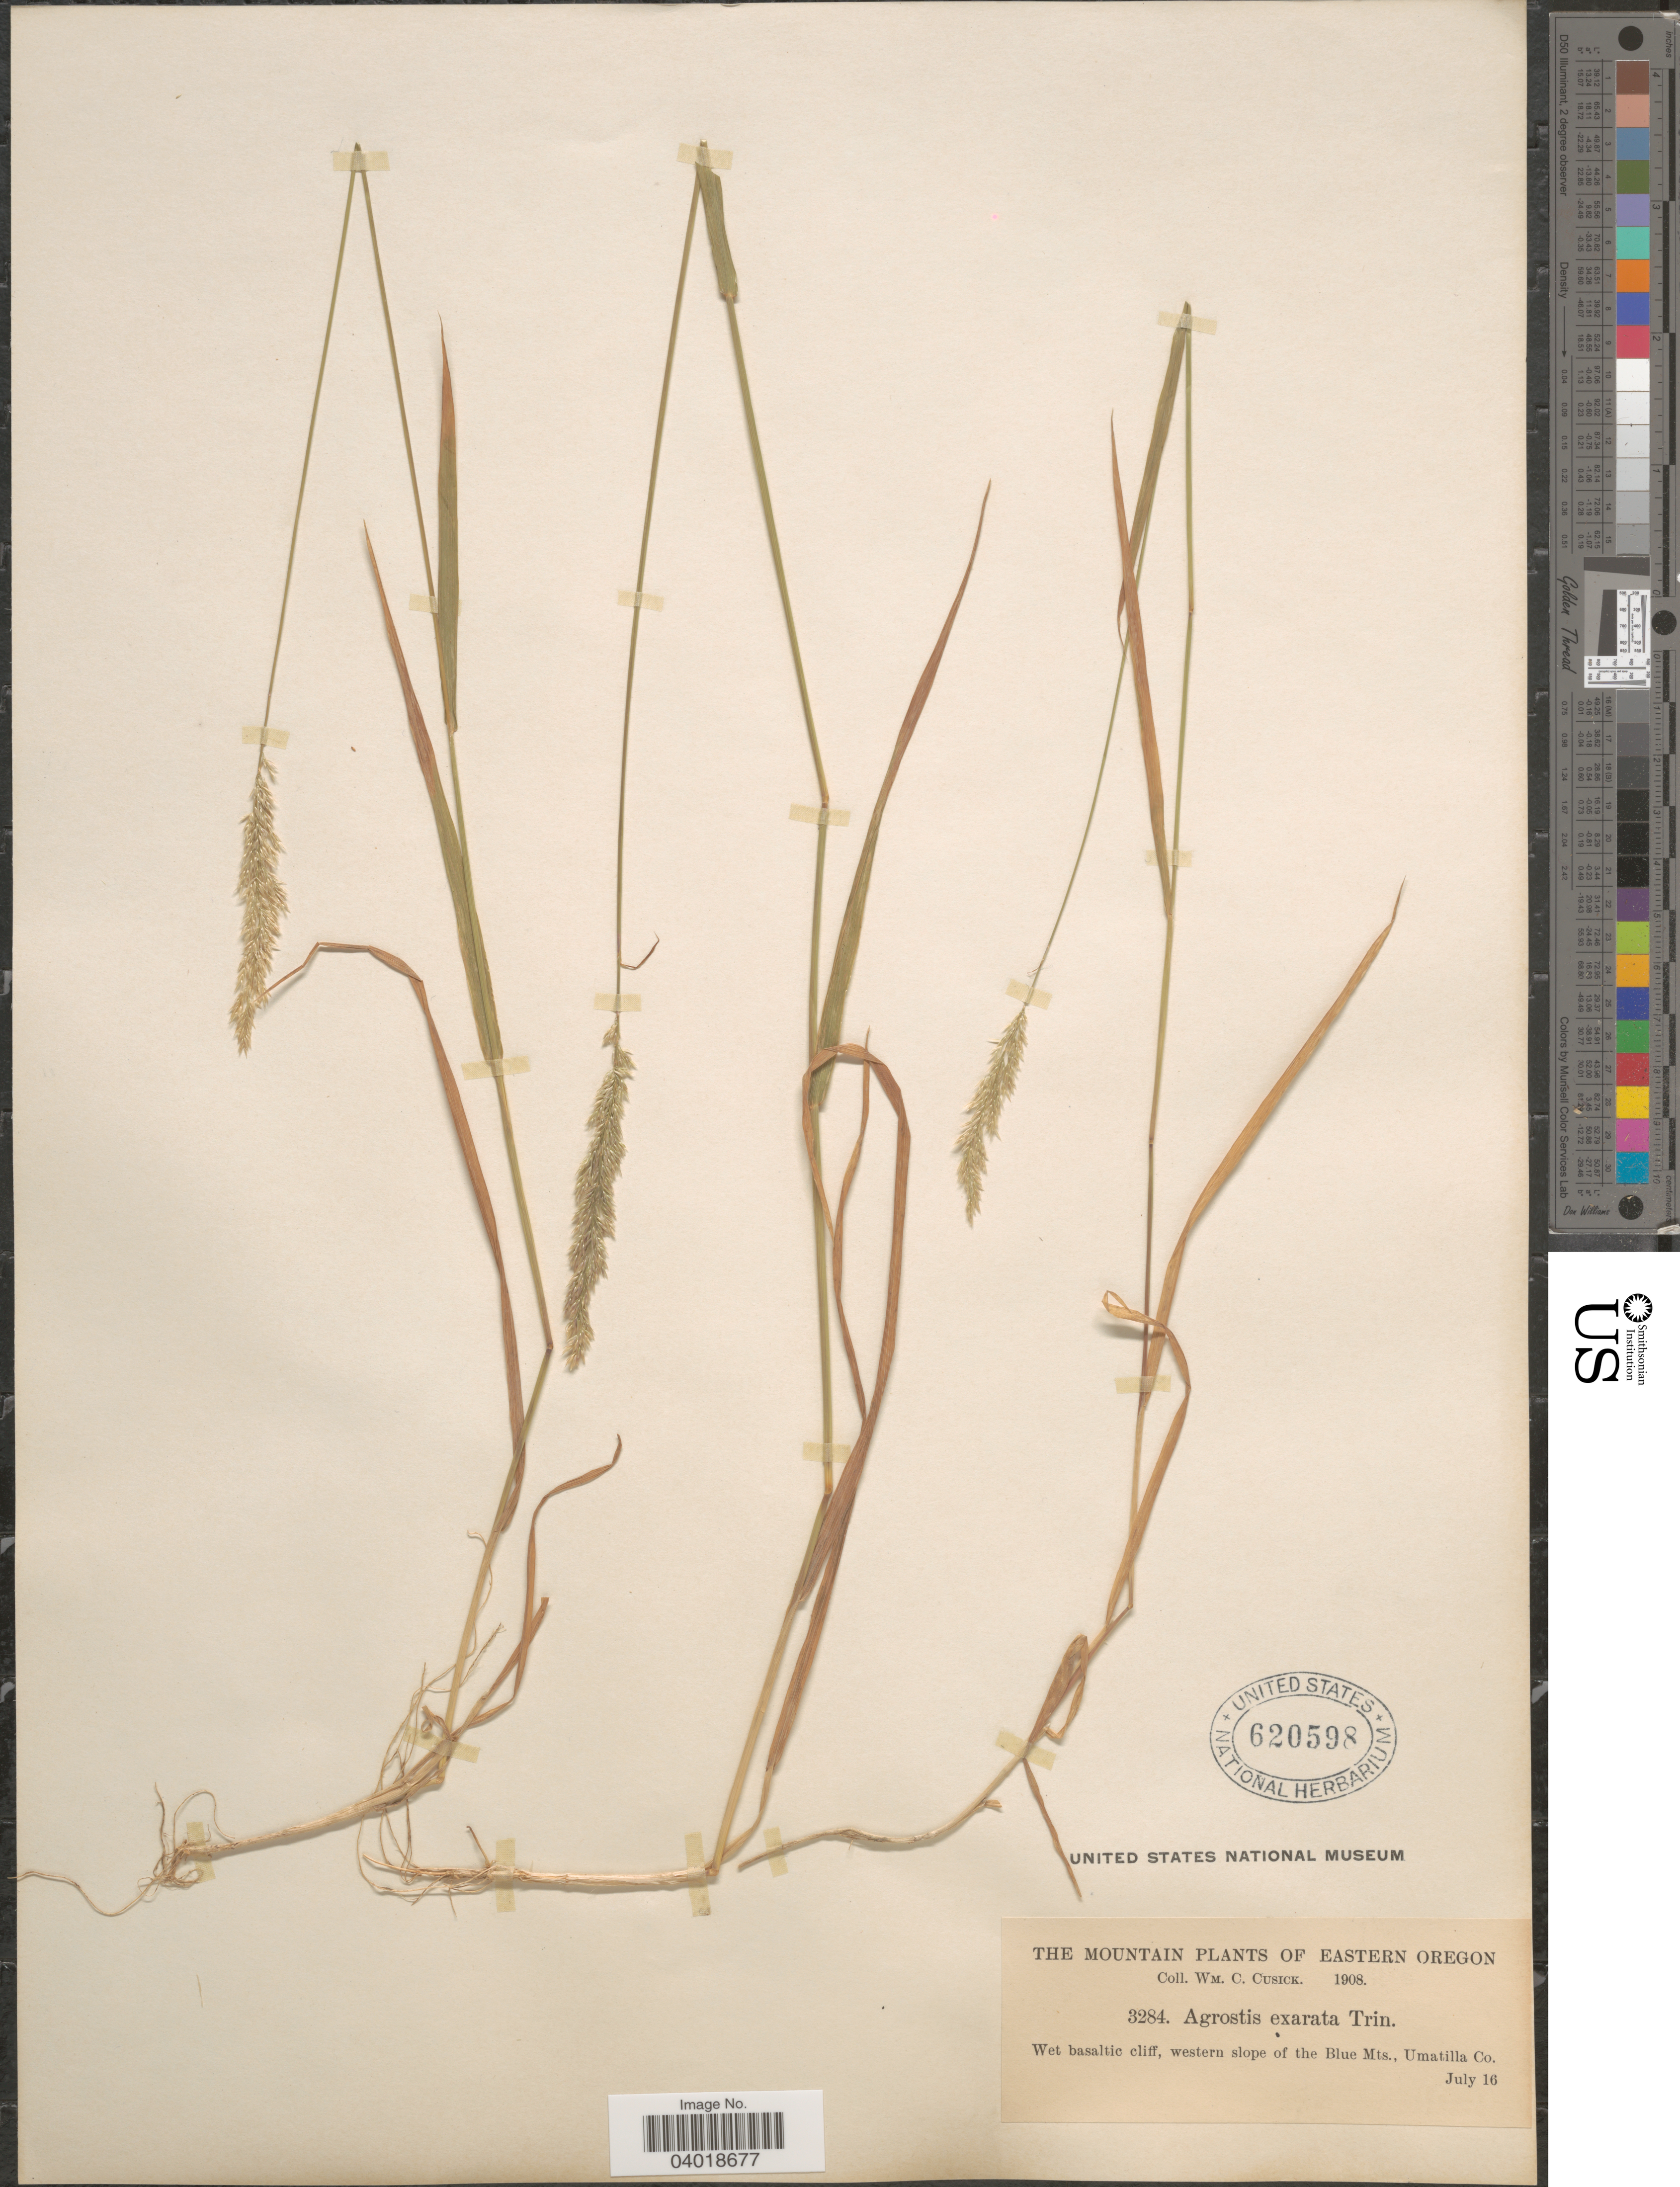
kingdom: Plantae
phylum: Tracheophyta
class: Liliopsida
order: Poales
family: Poaceae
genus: Agrostis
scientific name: Agrostis exarata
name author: Trin.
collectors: W. C. Cusick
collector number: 3284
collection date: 1908-07-16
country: United States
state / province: Oregon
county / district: Umatilla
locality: The Mountain of Eastern Oregon. Wet basaltic cliff, western slope of the Blue Mts., Umatilla Co.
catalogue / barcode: US 620598